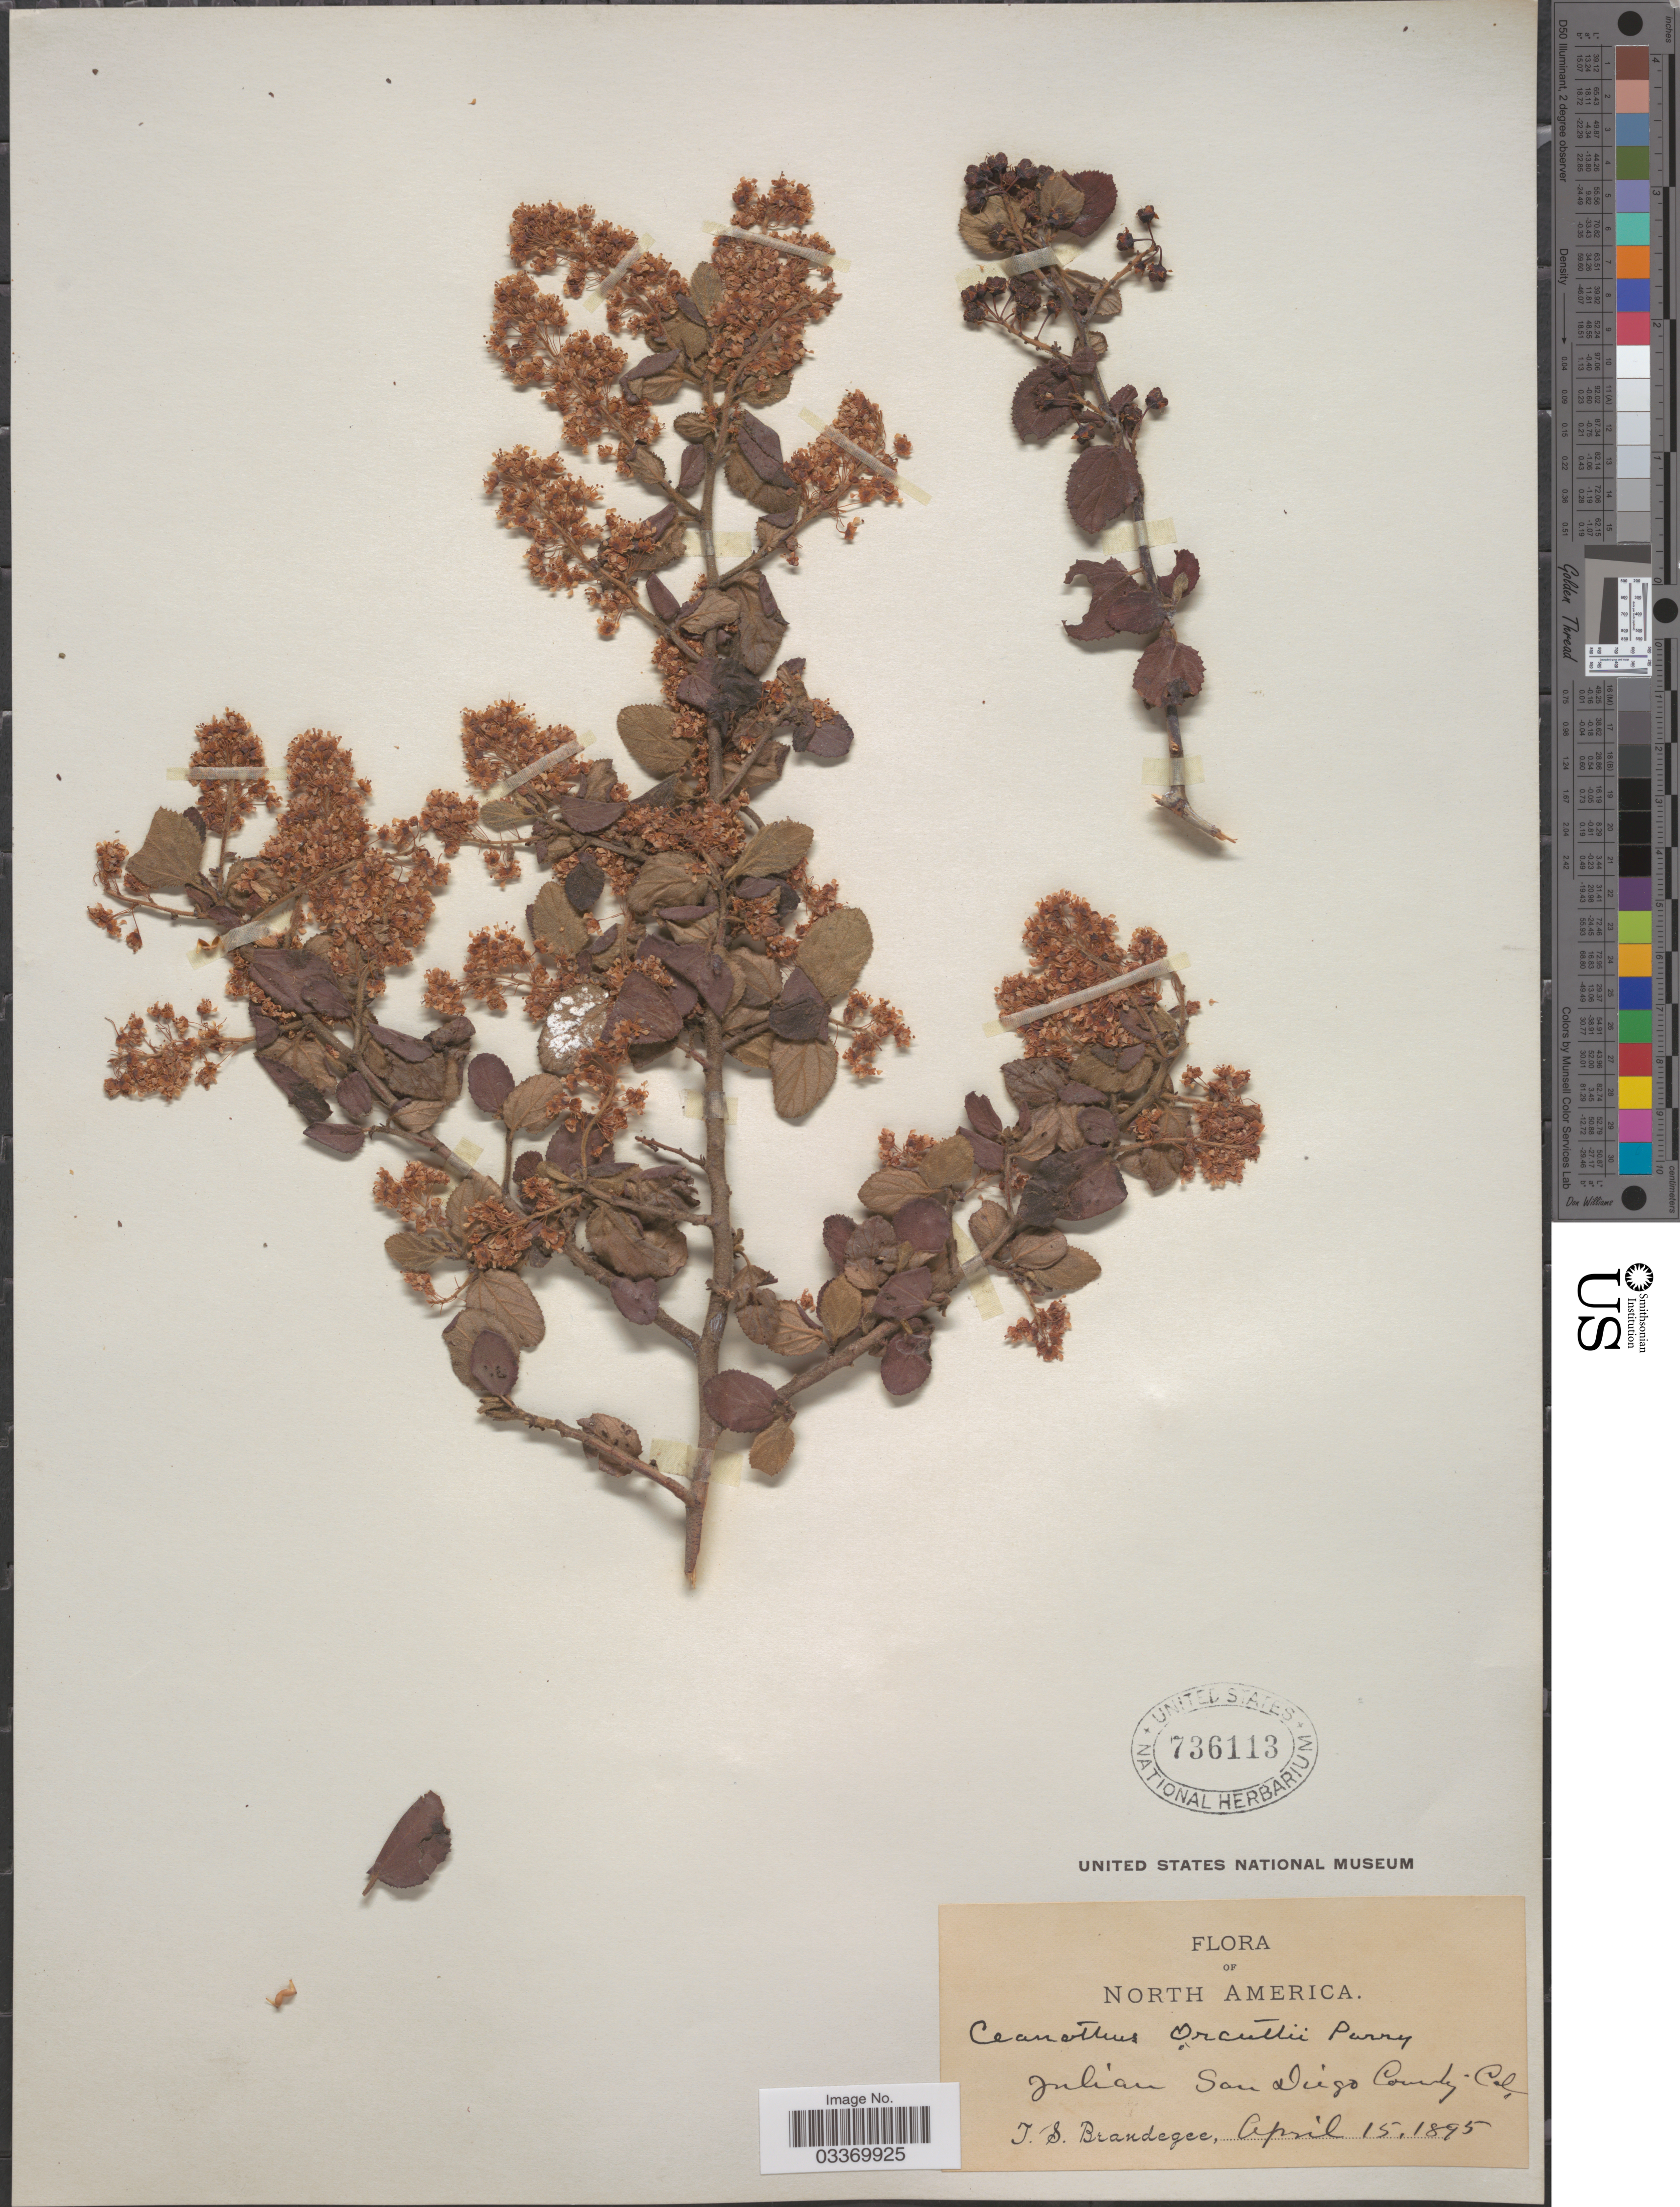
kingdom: Plantae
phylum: Tracheophyta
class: Magnoliopsida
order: Rosales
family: Rhamnaceae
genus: Ceanothus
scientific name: Ceanothus orcuttii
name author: Parry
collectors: J. S. Brandegee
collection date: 1895-04-15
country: United States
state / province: California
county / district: San Diego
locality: Julian San Diego County.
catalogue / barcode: US 736113